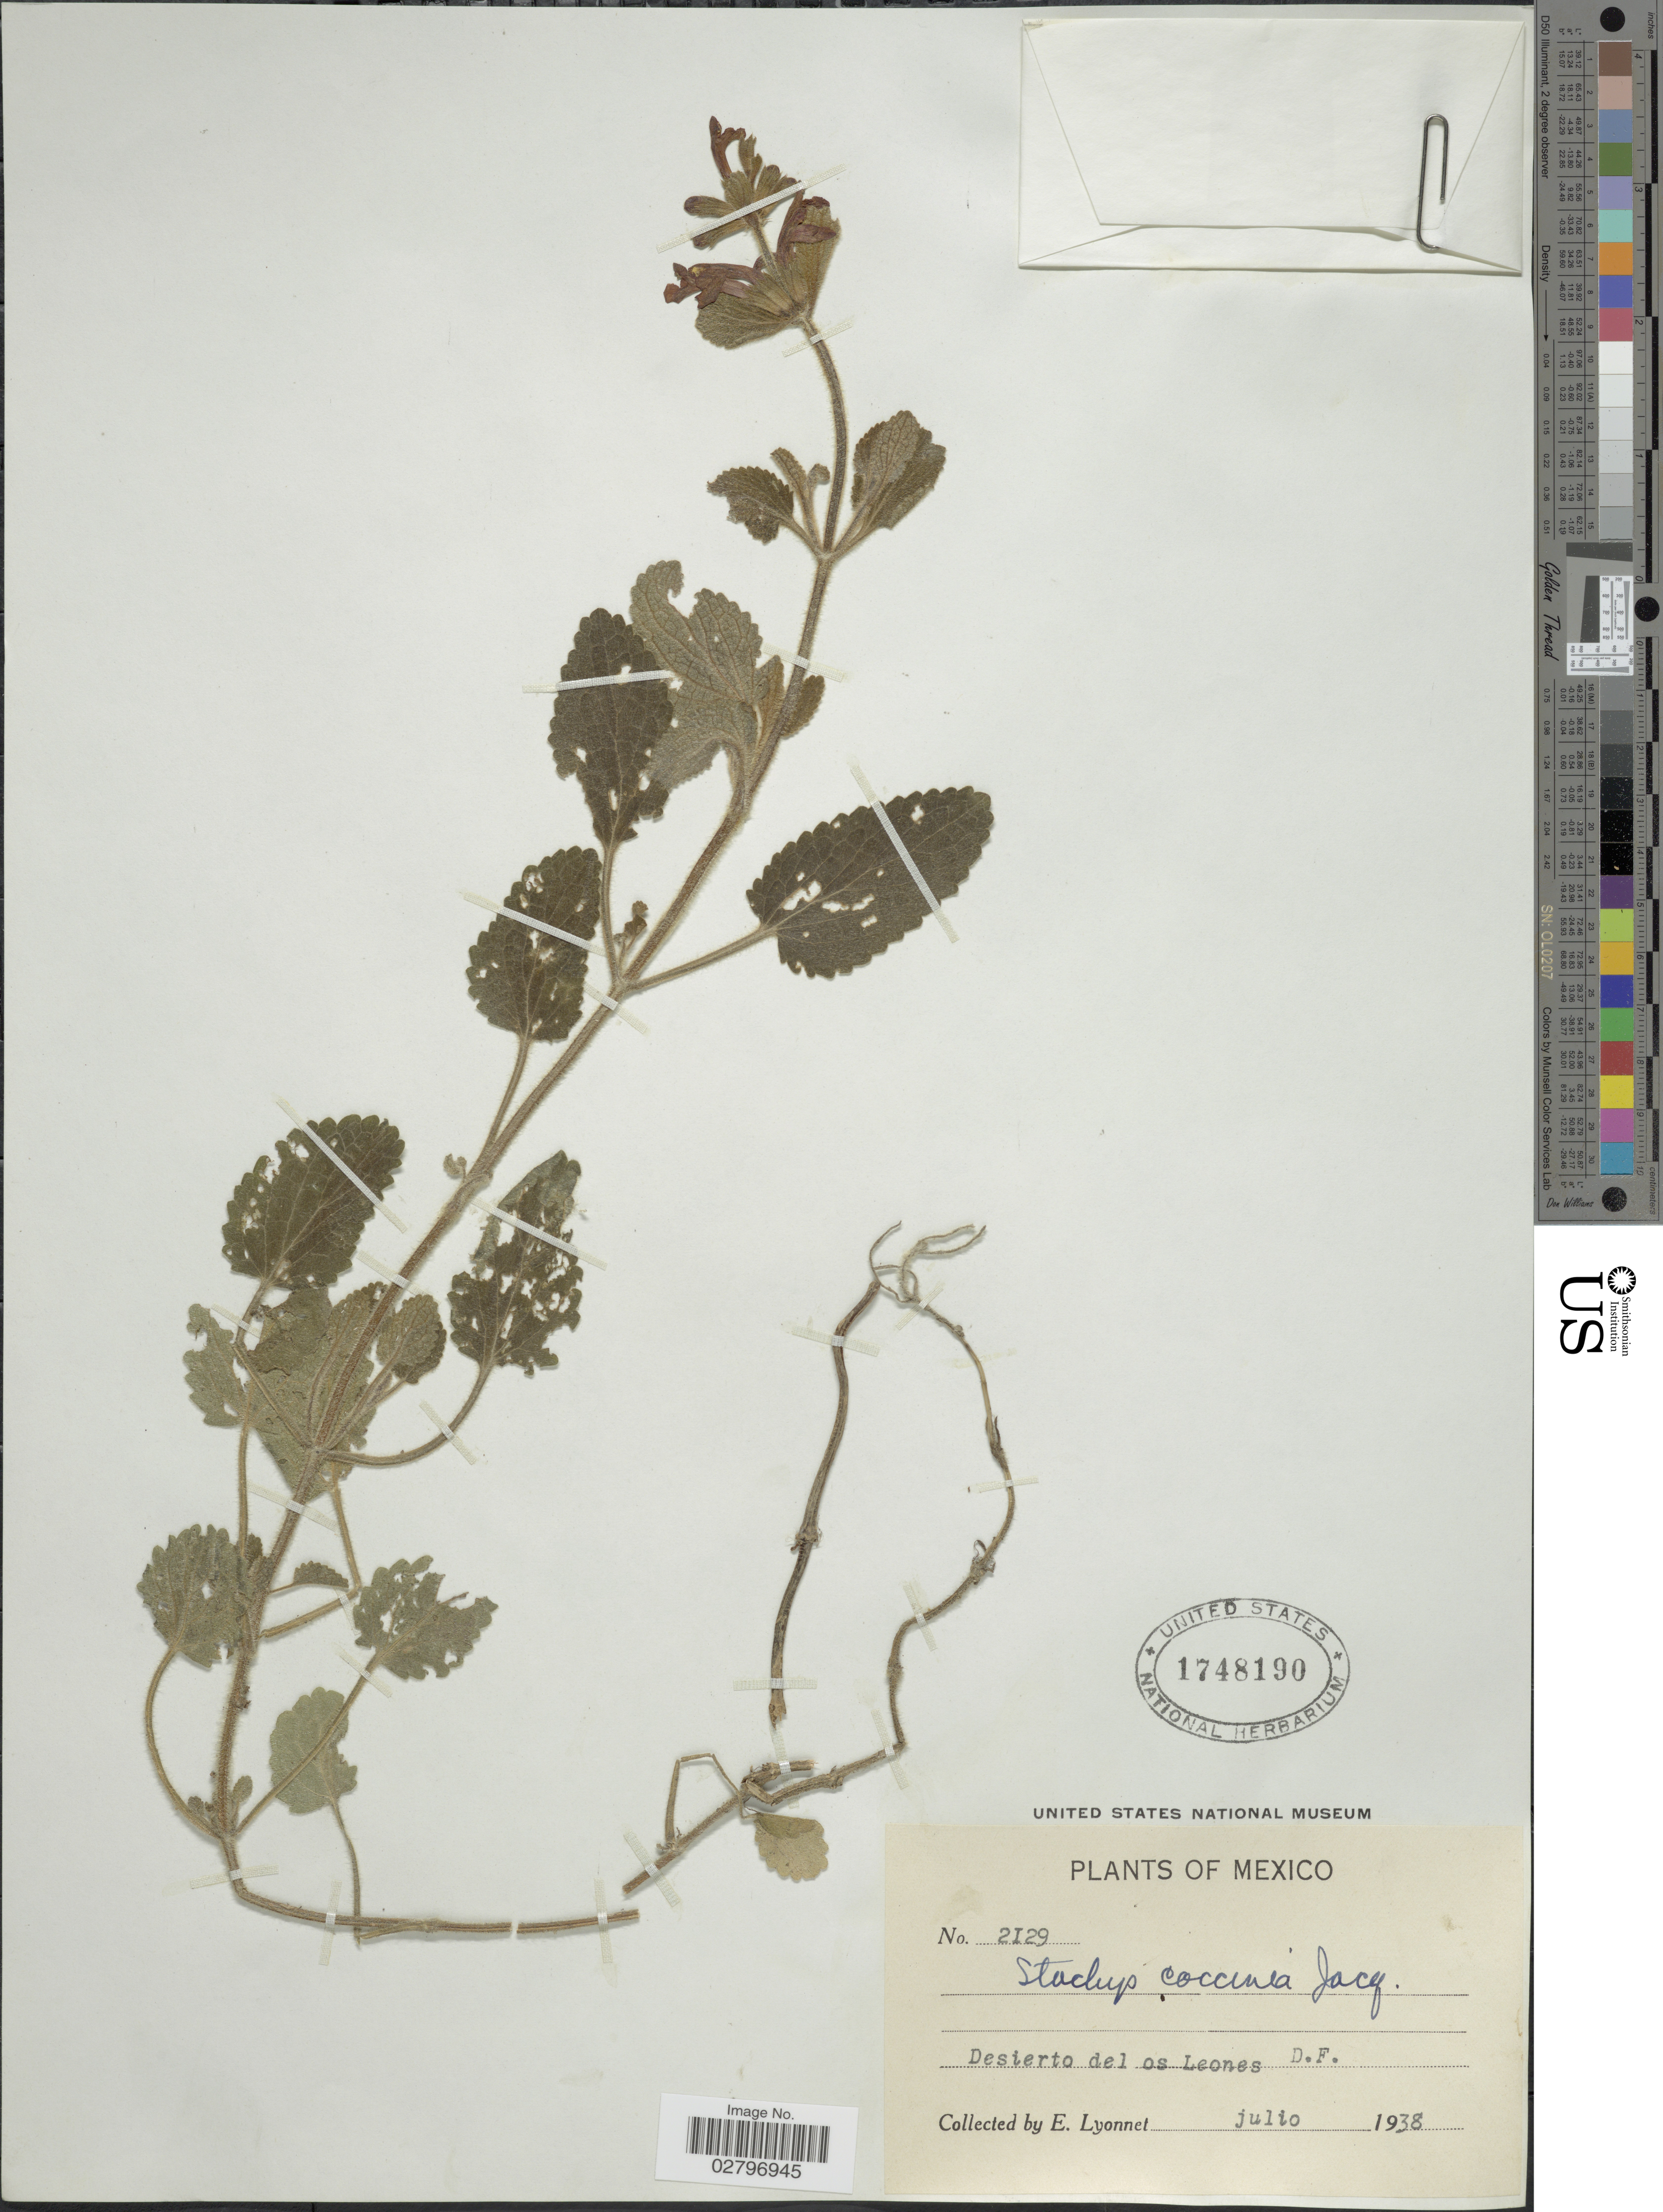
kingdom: Plantae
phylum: Tracheophyta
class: Magnoliopsida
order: Lamiales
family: Lamiaceae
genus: Stachys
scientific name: Stachys coccinea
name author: Ortega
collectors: E. Lyonnet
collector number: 2129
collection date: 1938-07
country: Mexico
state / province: Distrito Federal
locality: Desierto del os Leones, D.F.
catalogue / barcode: US 1748190